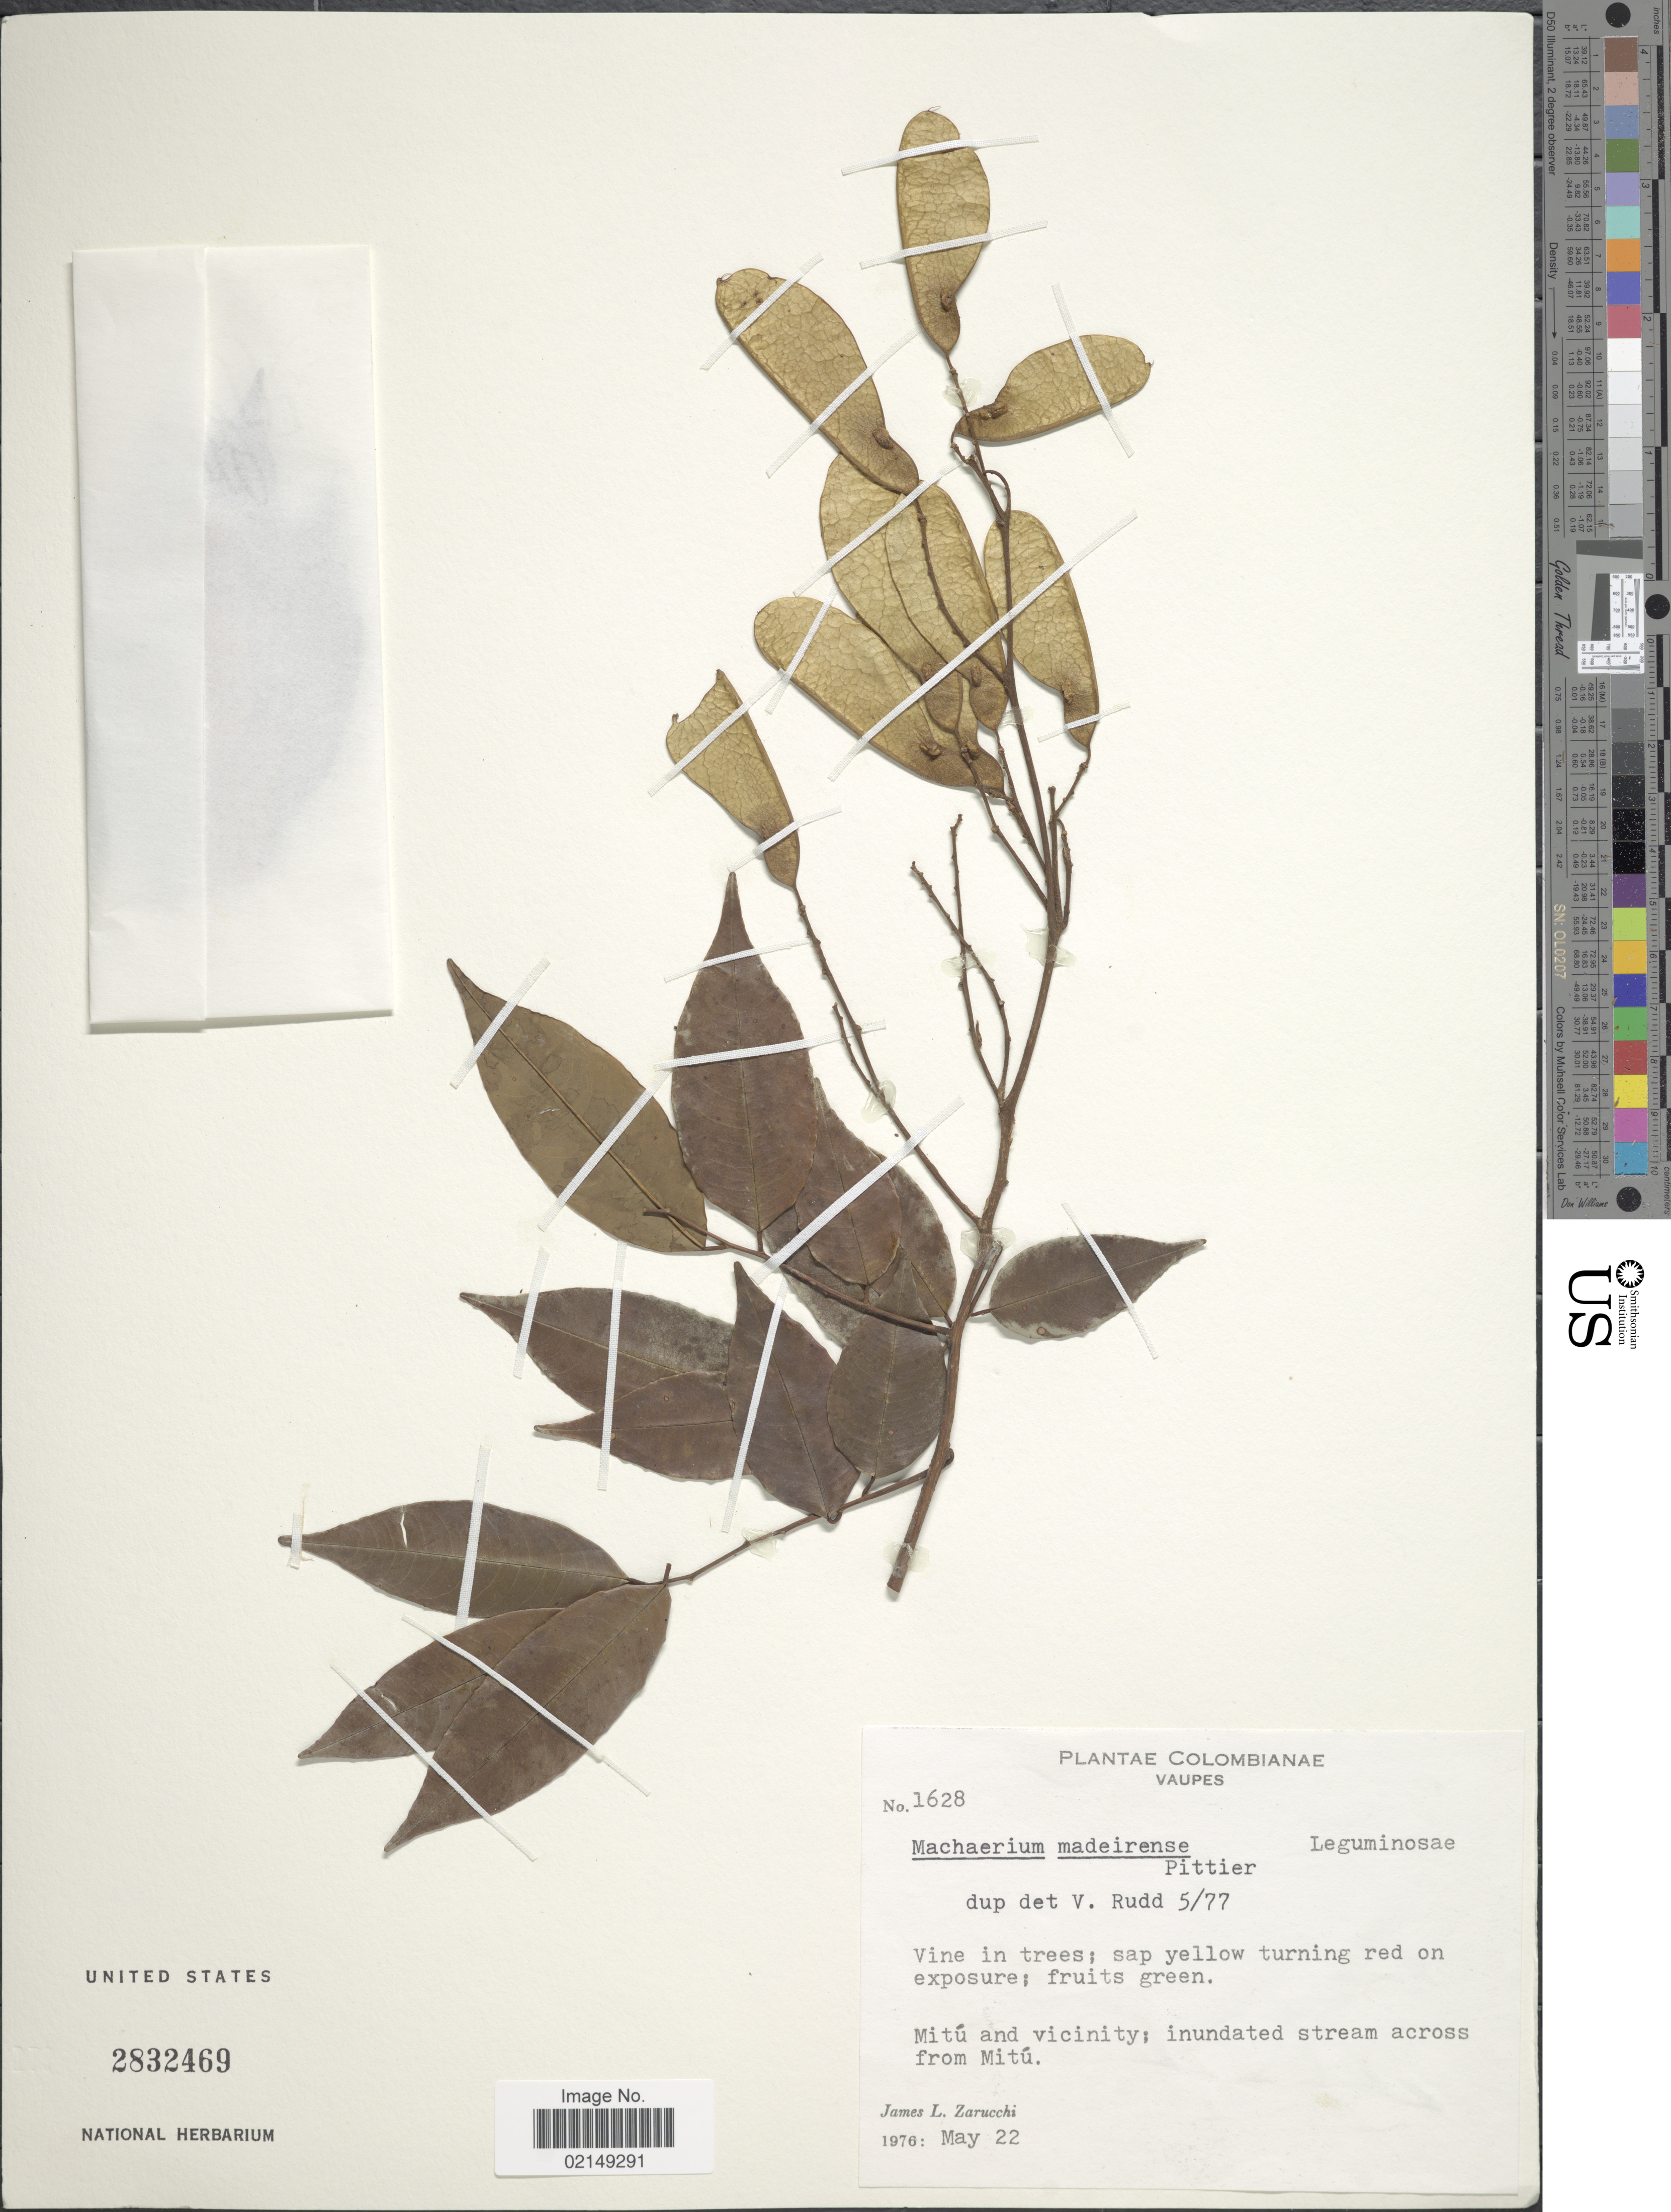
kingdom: Plantae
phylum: Tracheophyta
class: Magnoliopsida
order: Fabales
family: Fabaceae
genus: Machaerium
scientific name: Machaerium madeirense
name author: Pittier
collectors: J. L. Zarucchi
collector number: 1628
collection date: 1976-05-22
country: Colombia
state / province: Vaupés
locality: Mitu and Vicinity , stream across from Mitu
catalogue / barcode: US 2832469